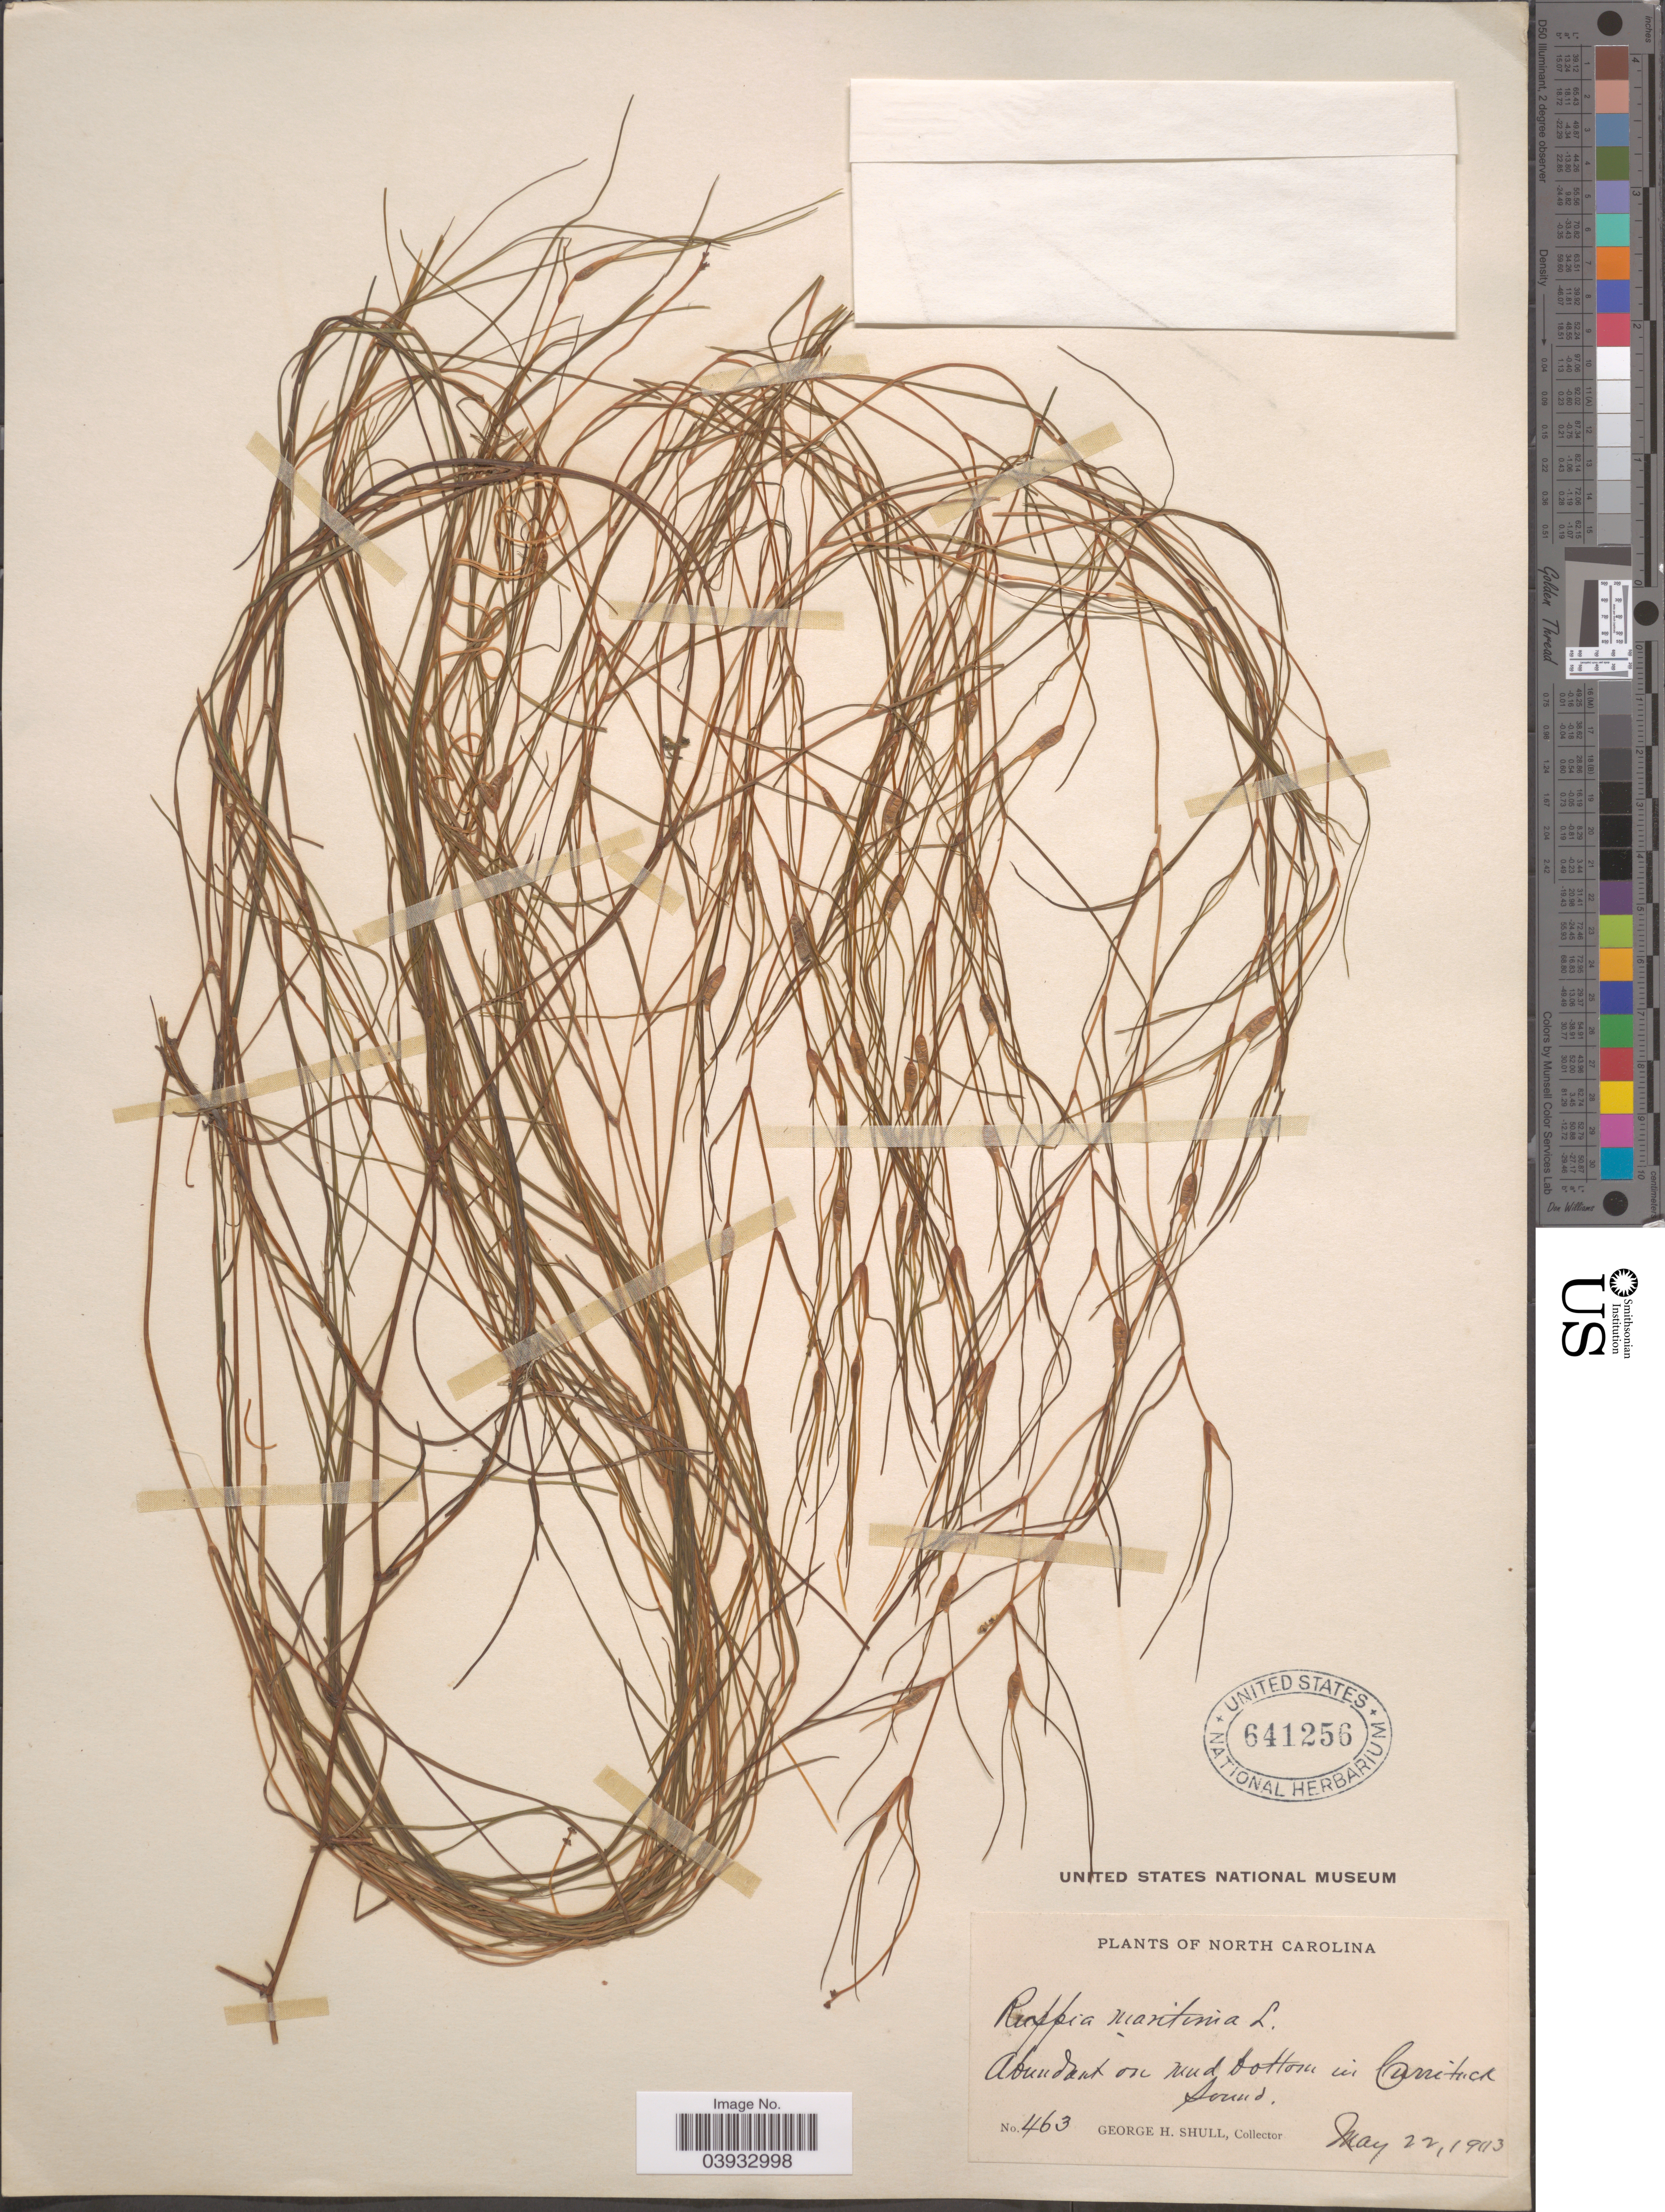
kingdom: Plantae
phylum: Tracheophyta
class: Liliopsida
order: Alismatales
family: Ruppiaceae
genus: Ruppia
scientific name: Ruppia maritima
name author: L.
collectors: G. H. Shull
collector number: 463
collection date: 1903-05-22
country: United States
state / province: North Carolina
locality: Currituck Sound.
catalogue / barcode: US 641256